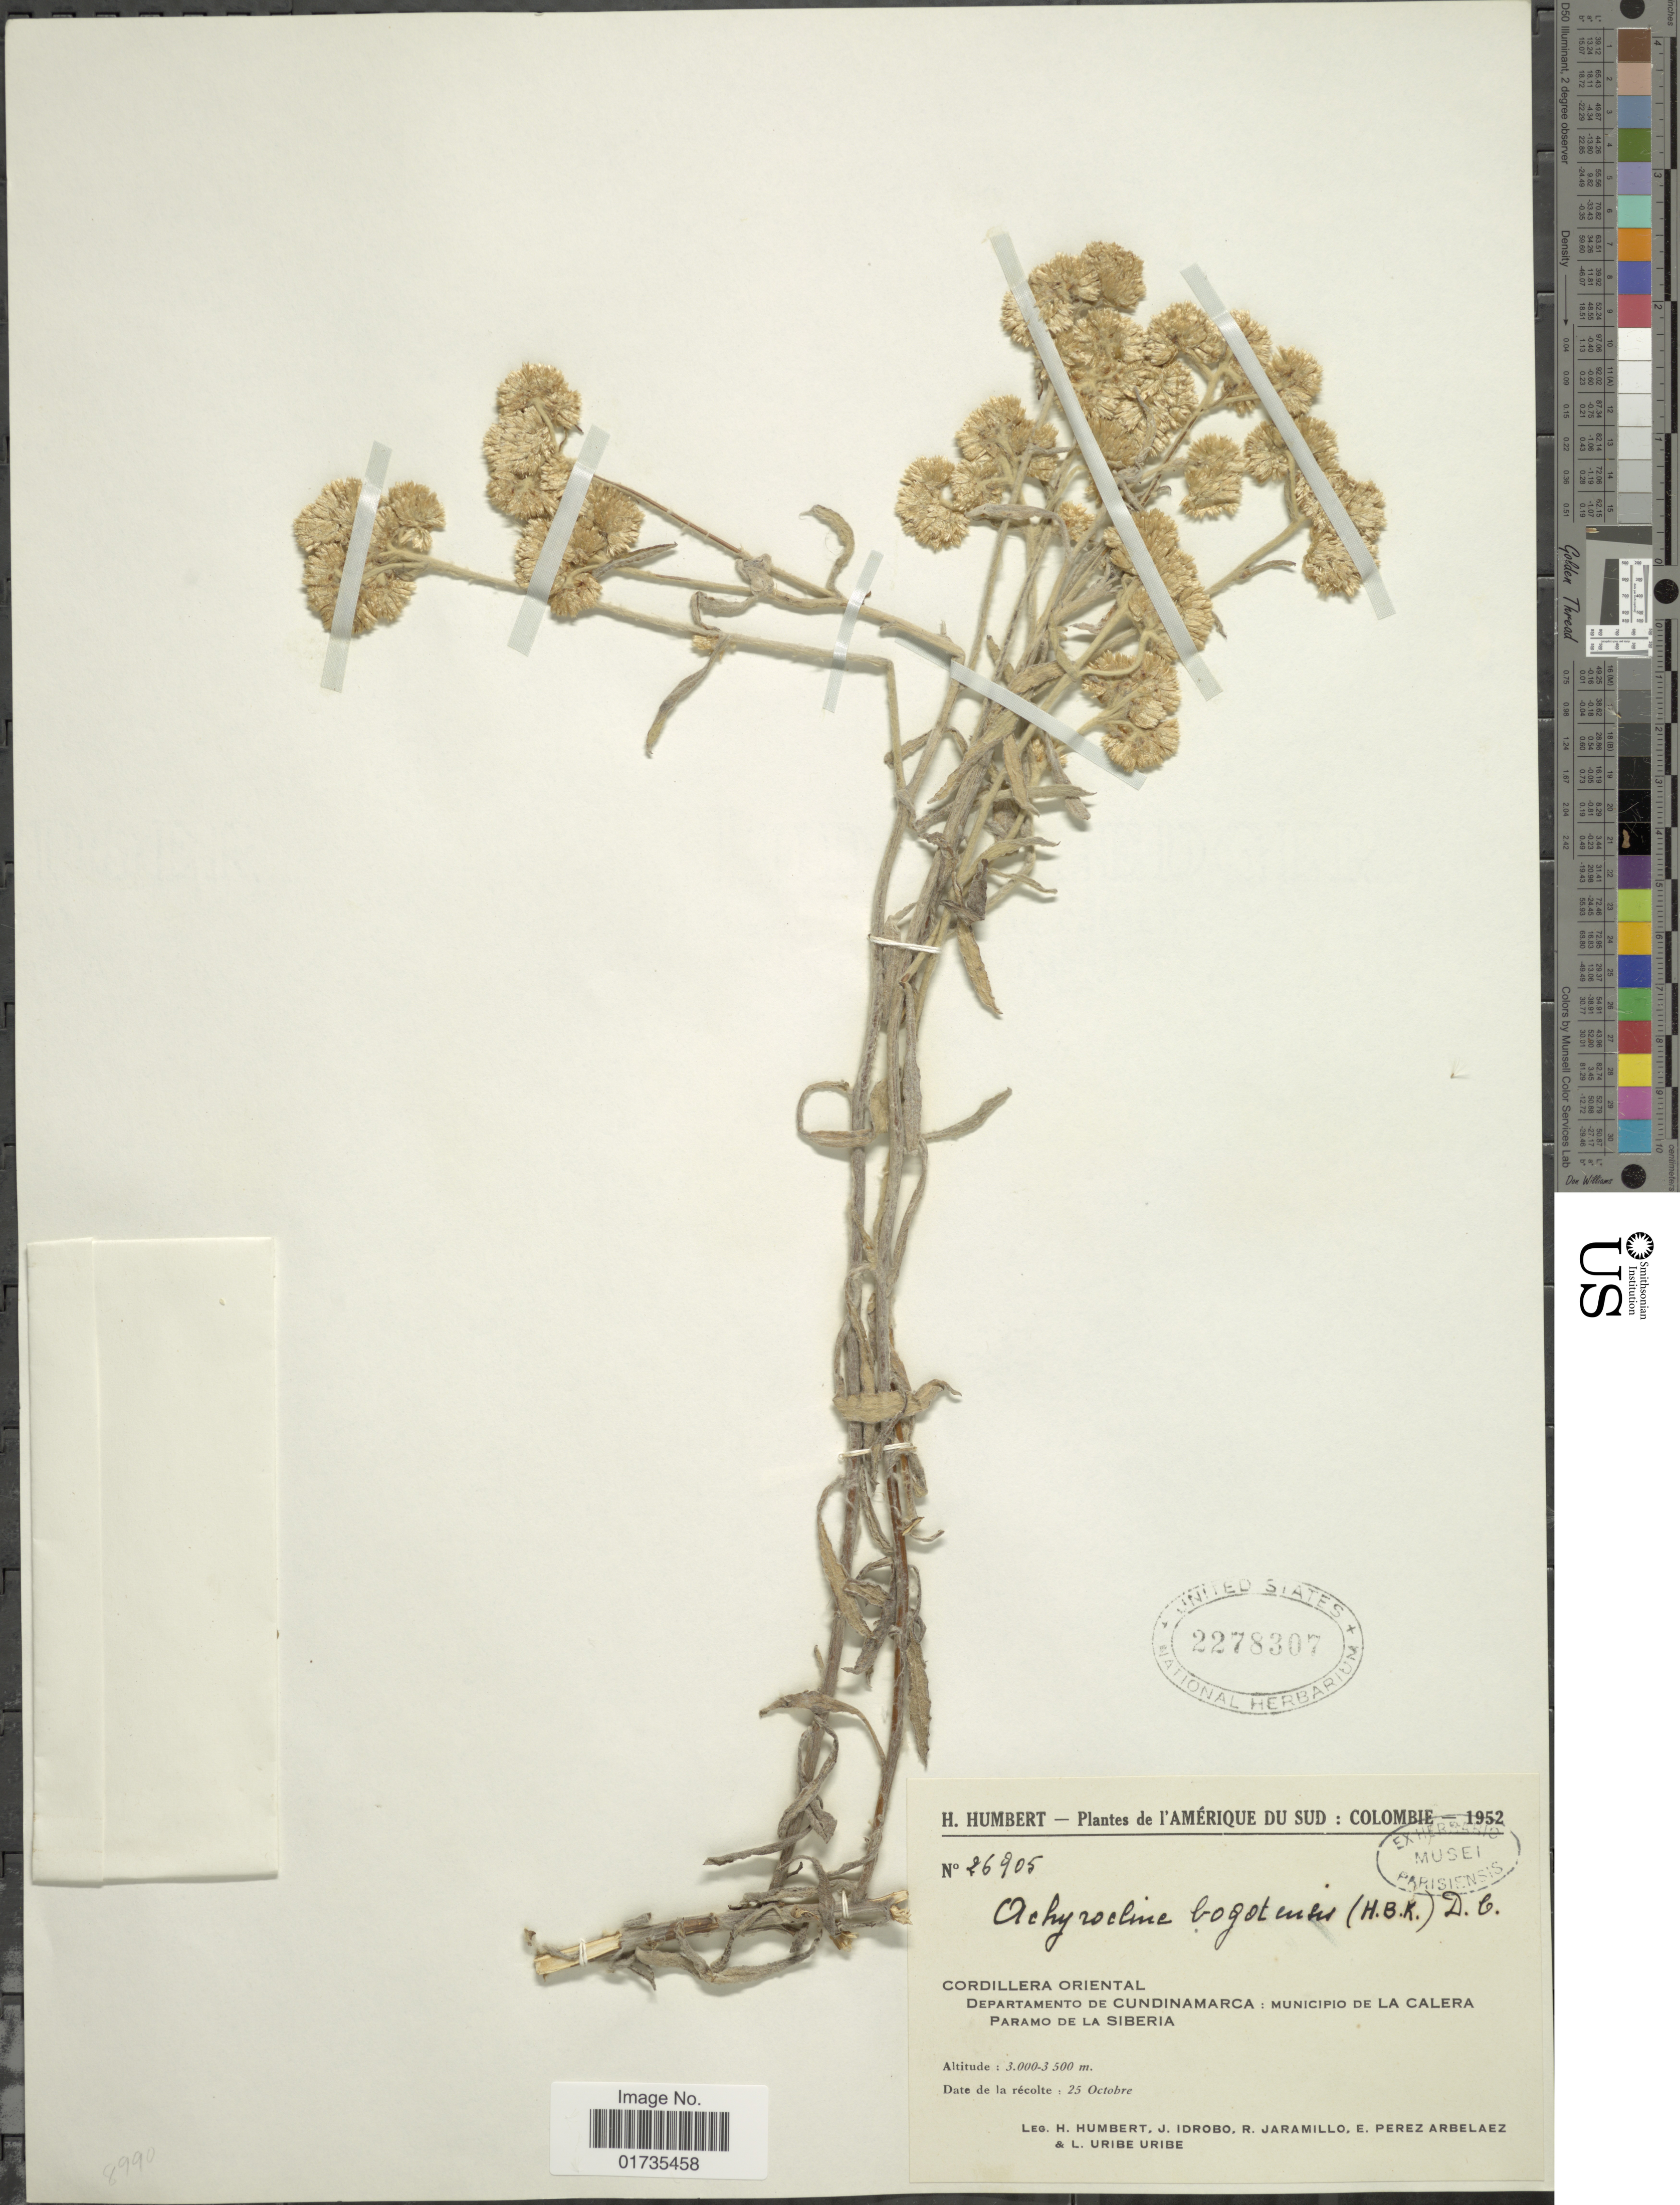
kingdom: Plantae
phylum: Tracheophyta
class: Magnoliopsida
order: Asterales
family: Asteraceae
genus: Achyrocline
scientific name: Achyrocline bogotensis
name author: (Kunth) DC.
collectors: H. Humbert, J. M. Idrobo, R. Jaramillo M., E. Pérez Arbeláez & L. Uribe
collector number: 26905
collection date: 1952-10-25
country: Colombia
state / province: Cundinamarca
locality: Cordillera Oriental. Departamento de Cundinamarca: Municipio de La Calera paramo de La Siberia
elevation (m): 3000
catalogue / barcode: US 2278307